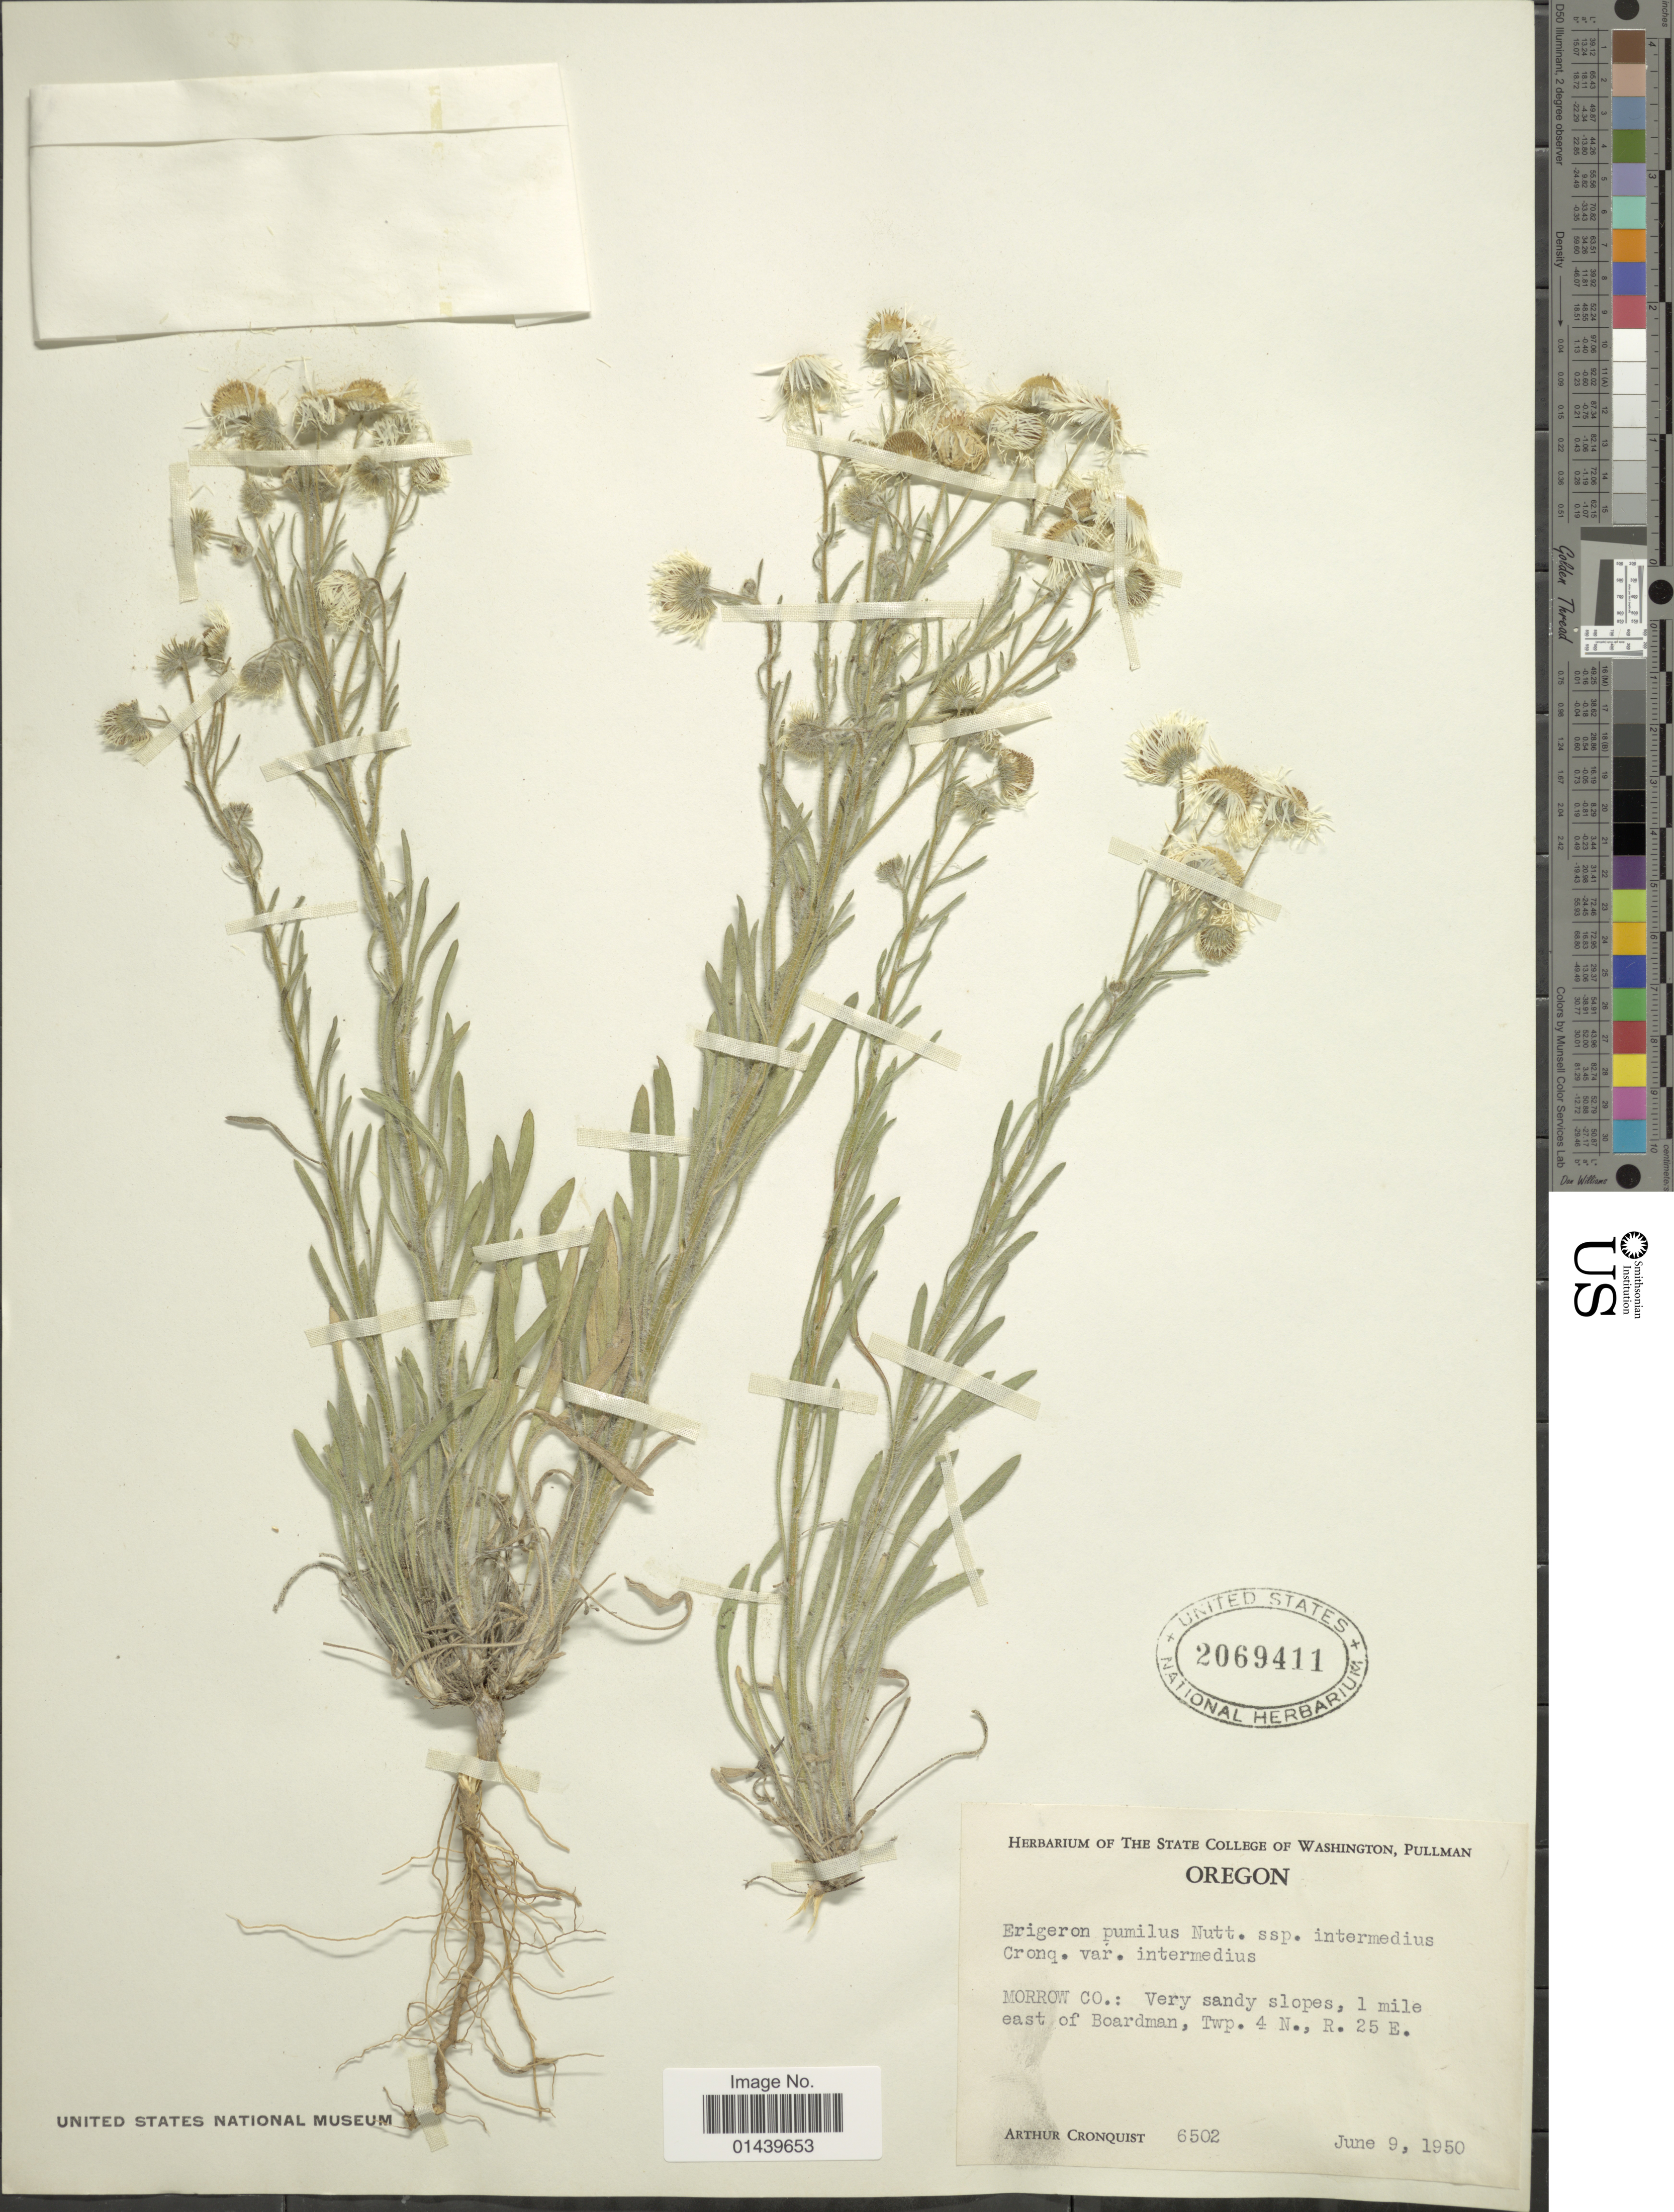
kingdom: Plantae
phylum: Tracheophyta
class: Magnoliopsida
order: Asterales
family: Asteraceae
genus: Erigeron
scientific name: Erigeron pumilus subsp. intermedius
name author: Cronq.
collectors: A. J. Cronquist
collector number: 6502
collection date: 1950-06-09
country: United States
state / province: Oregon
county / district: Morrow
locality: Morrow Co.: Very sandy slopes, 1 mile east of Boardman, Twp. 4 N., R. 25 E.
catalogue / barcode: US 2069411